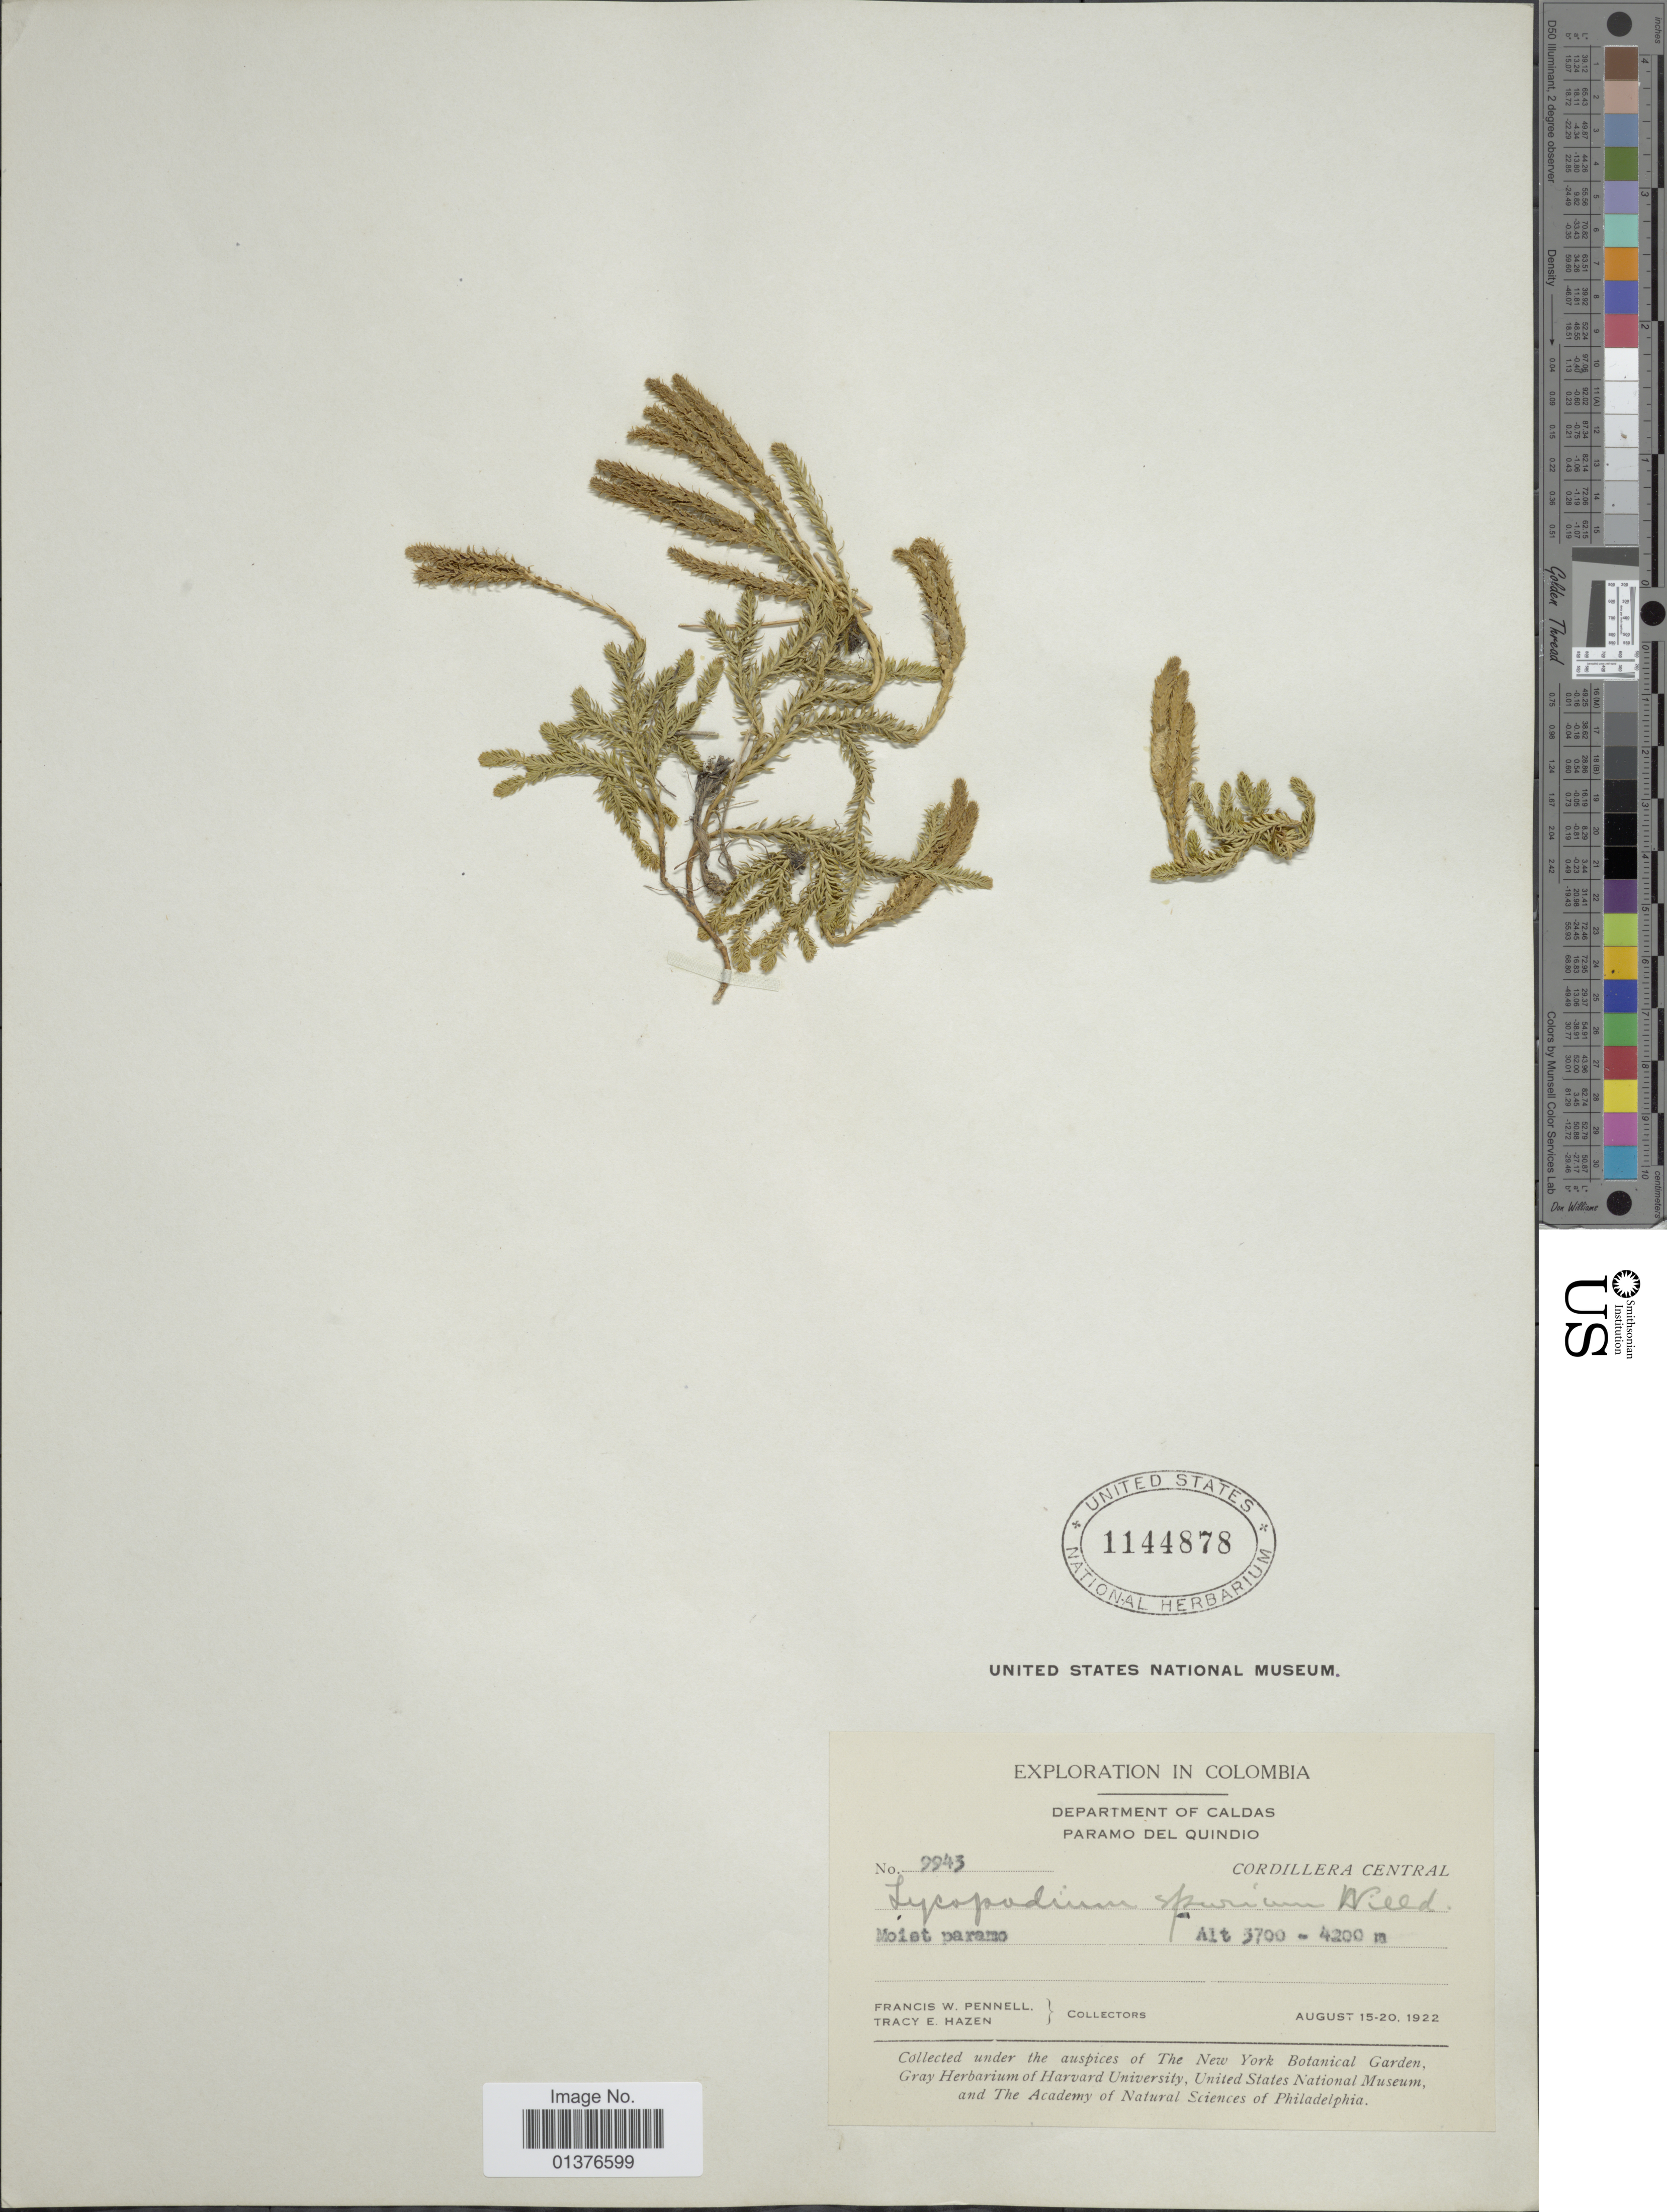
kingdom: Plantae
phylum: Tracheophyta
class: Lycopodiopsida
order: Lycopodiales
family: Lycopodiaceae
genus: Austrolycopodium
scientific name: Austrolycopodium magellanicum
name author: (P. Beauv.) Holub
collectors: F. W. Pennell & T. E. Hazen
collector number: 9943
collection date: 1922-08-15/1922-08-20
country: Colombia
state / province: Caldas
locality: Paramo del Quindio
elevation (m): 3700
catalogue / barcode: US 1144878